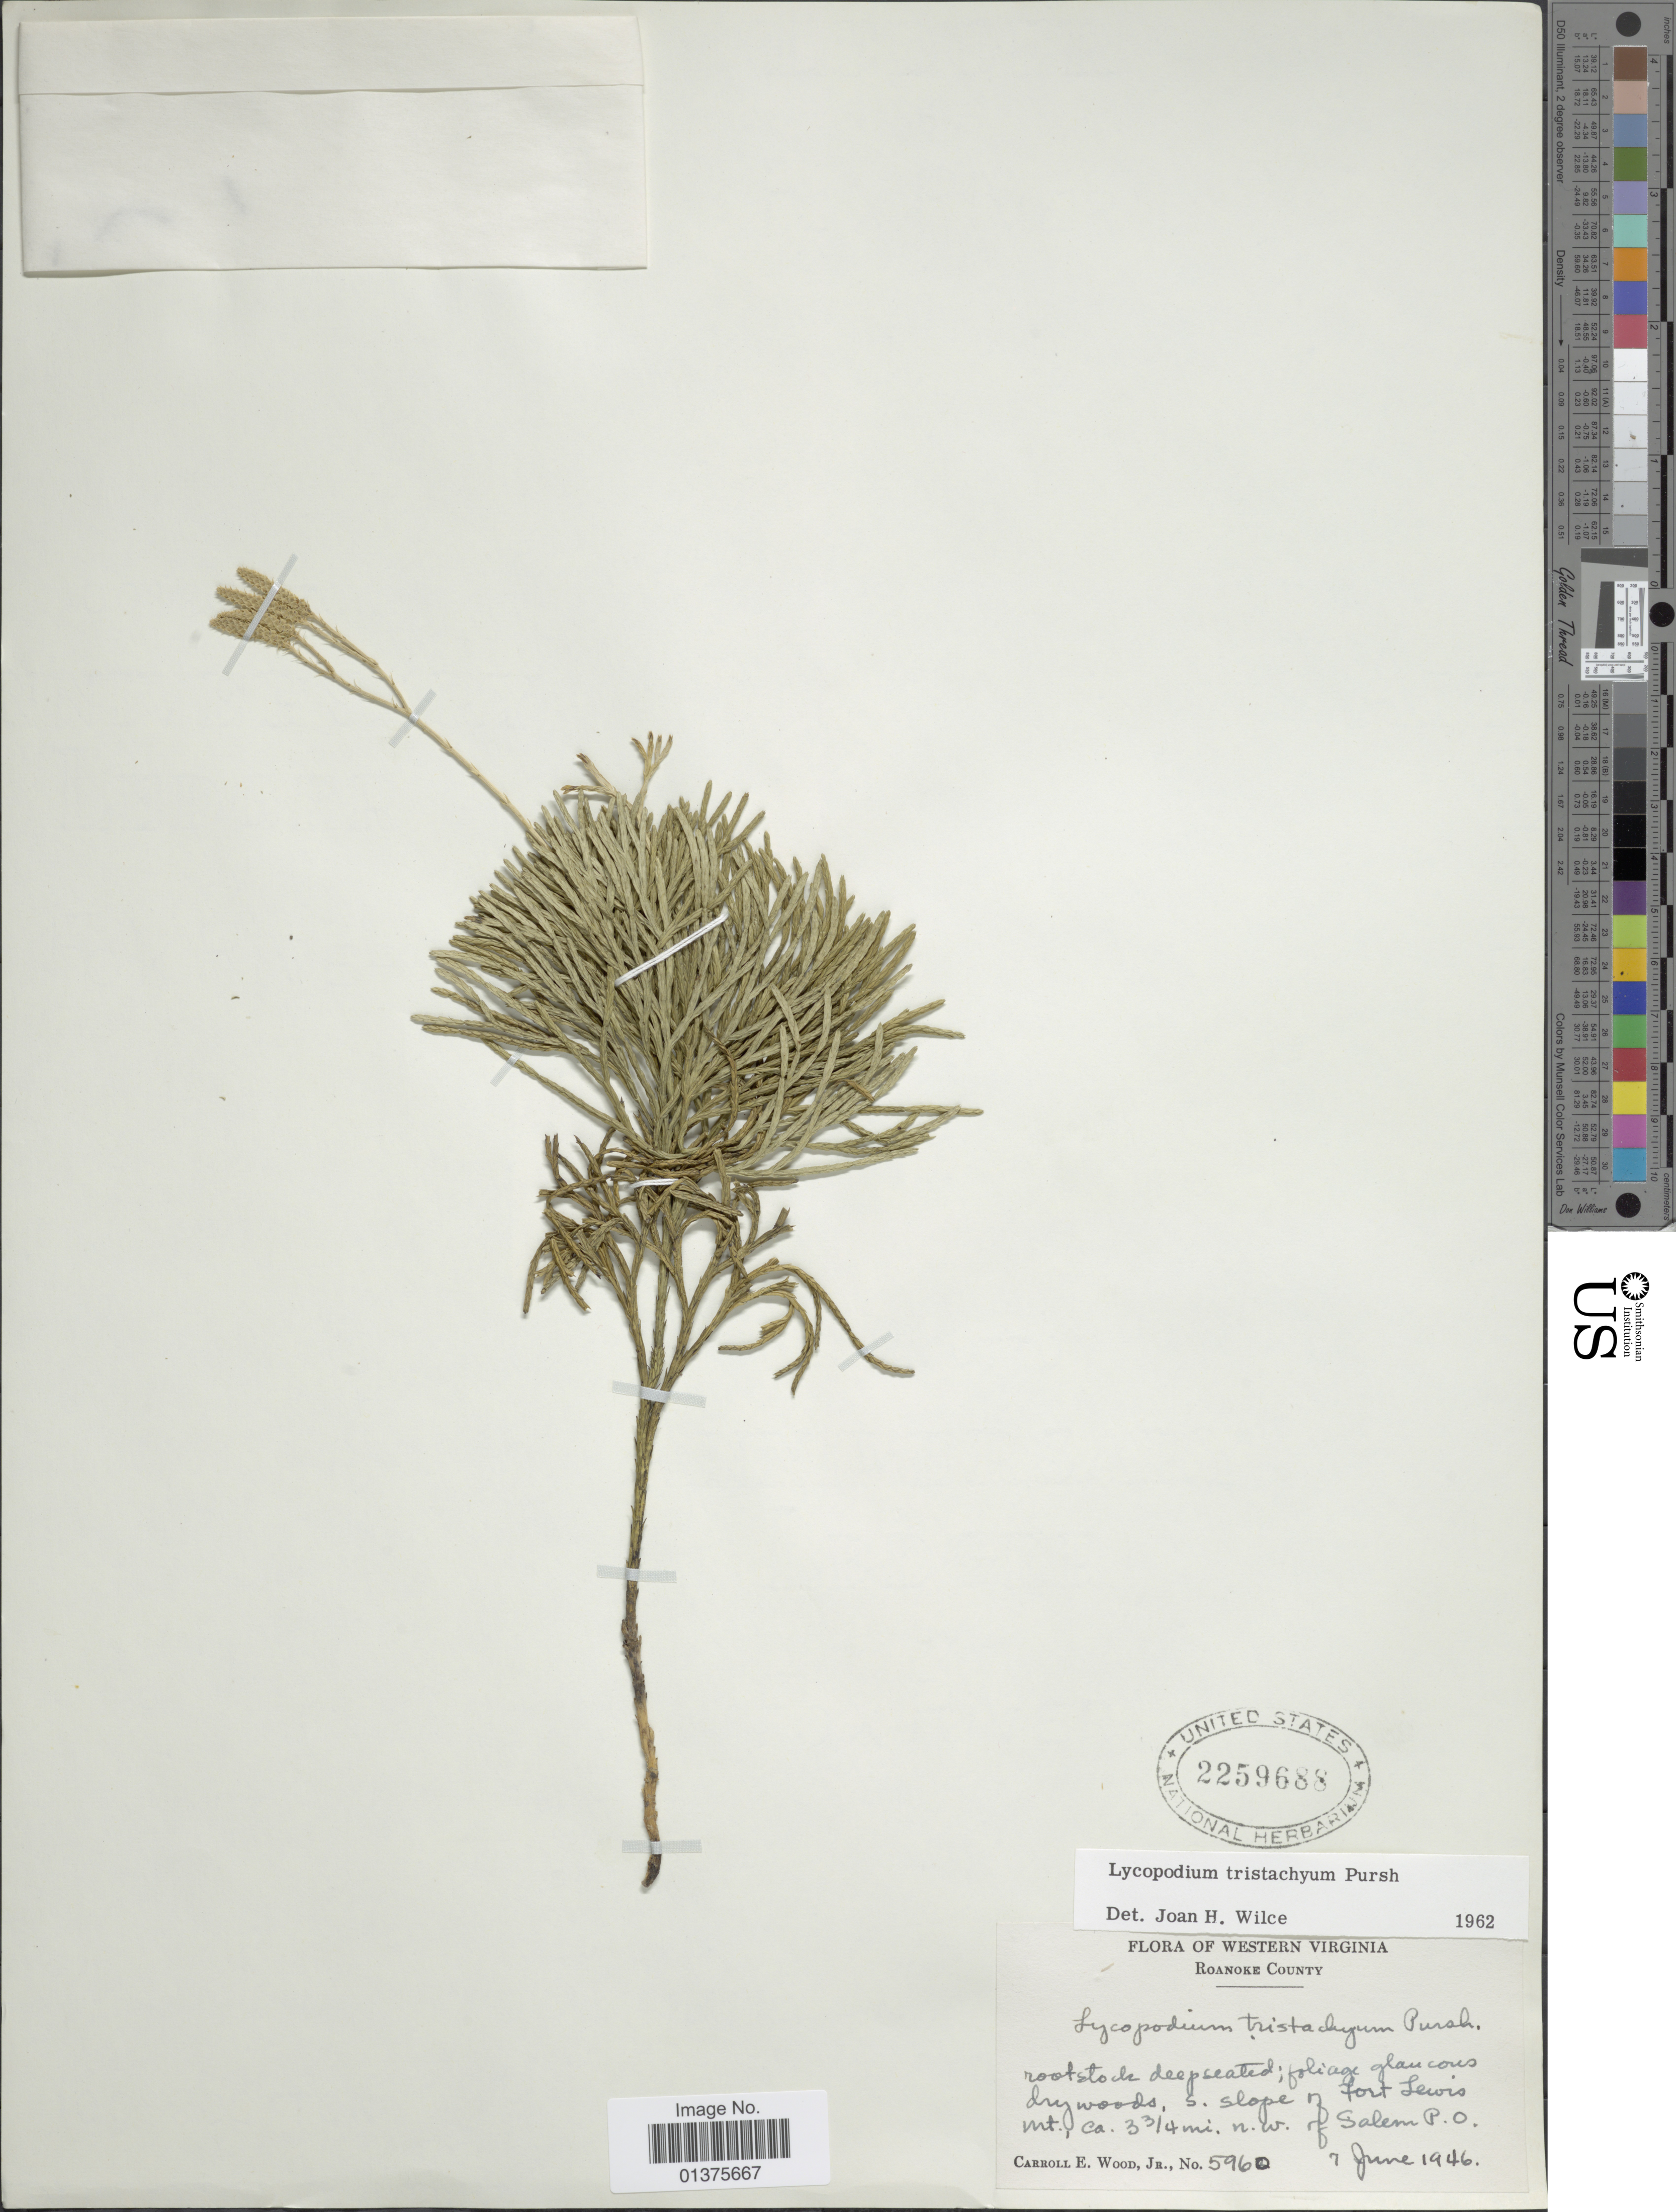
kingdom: Plantae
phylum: Tracheophyta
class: Lycopodiopsida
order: Lycopodiales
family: Lycopodiaceae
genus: Diphasiastrum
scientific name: Diphasiastrum tristachyum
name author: (Pursh) Holub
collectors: C. Wood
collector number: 5960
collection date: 1946-06-07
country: United States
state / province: Virginia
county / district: Randolph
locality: Roanoke County, S. slope of Fort Lewis Mt. ca. 3 3/4 mi N.W. of Salem P.O.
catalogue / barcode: US 2259688